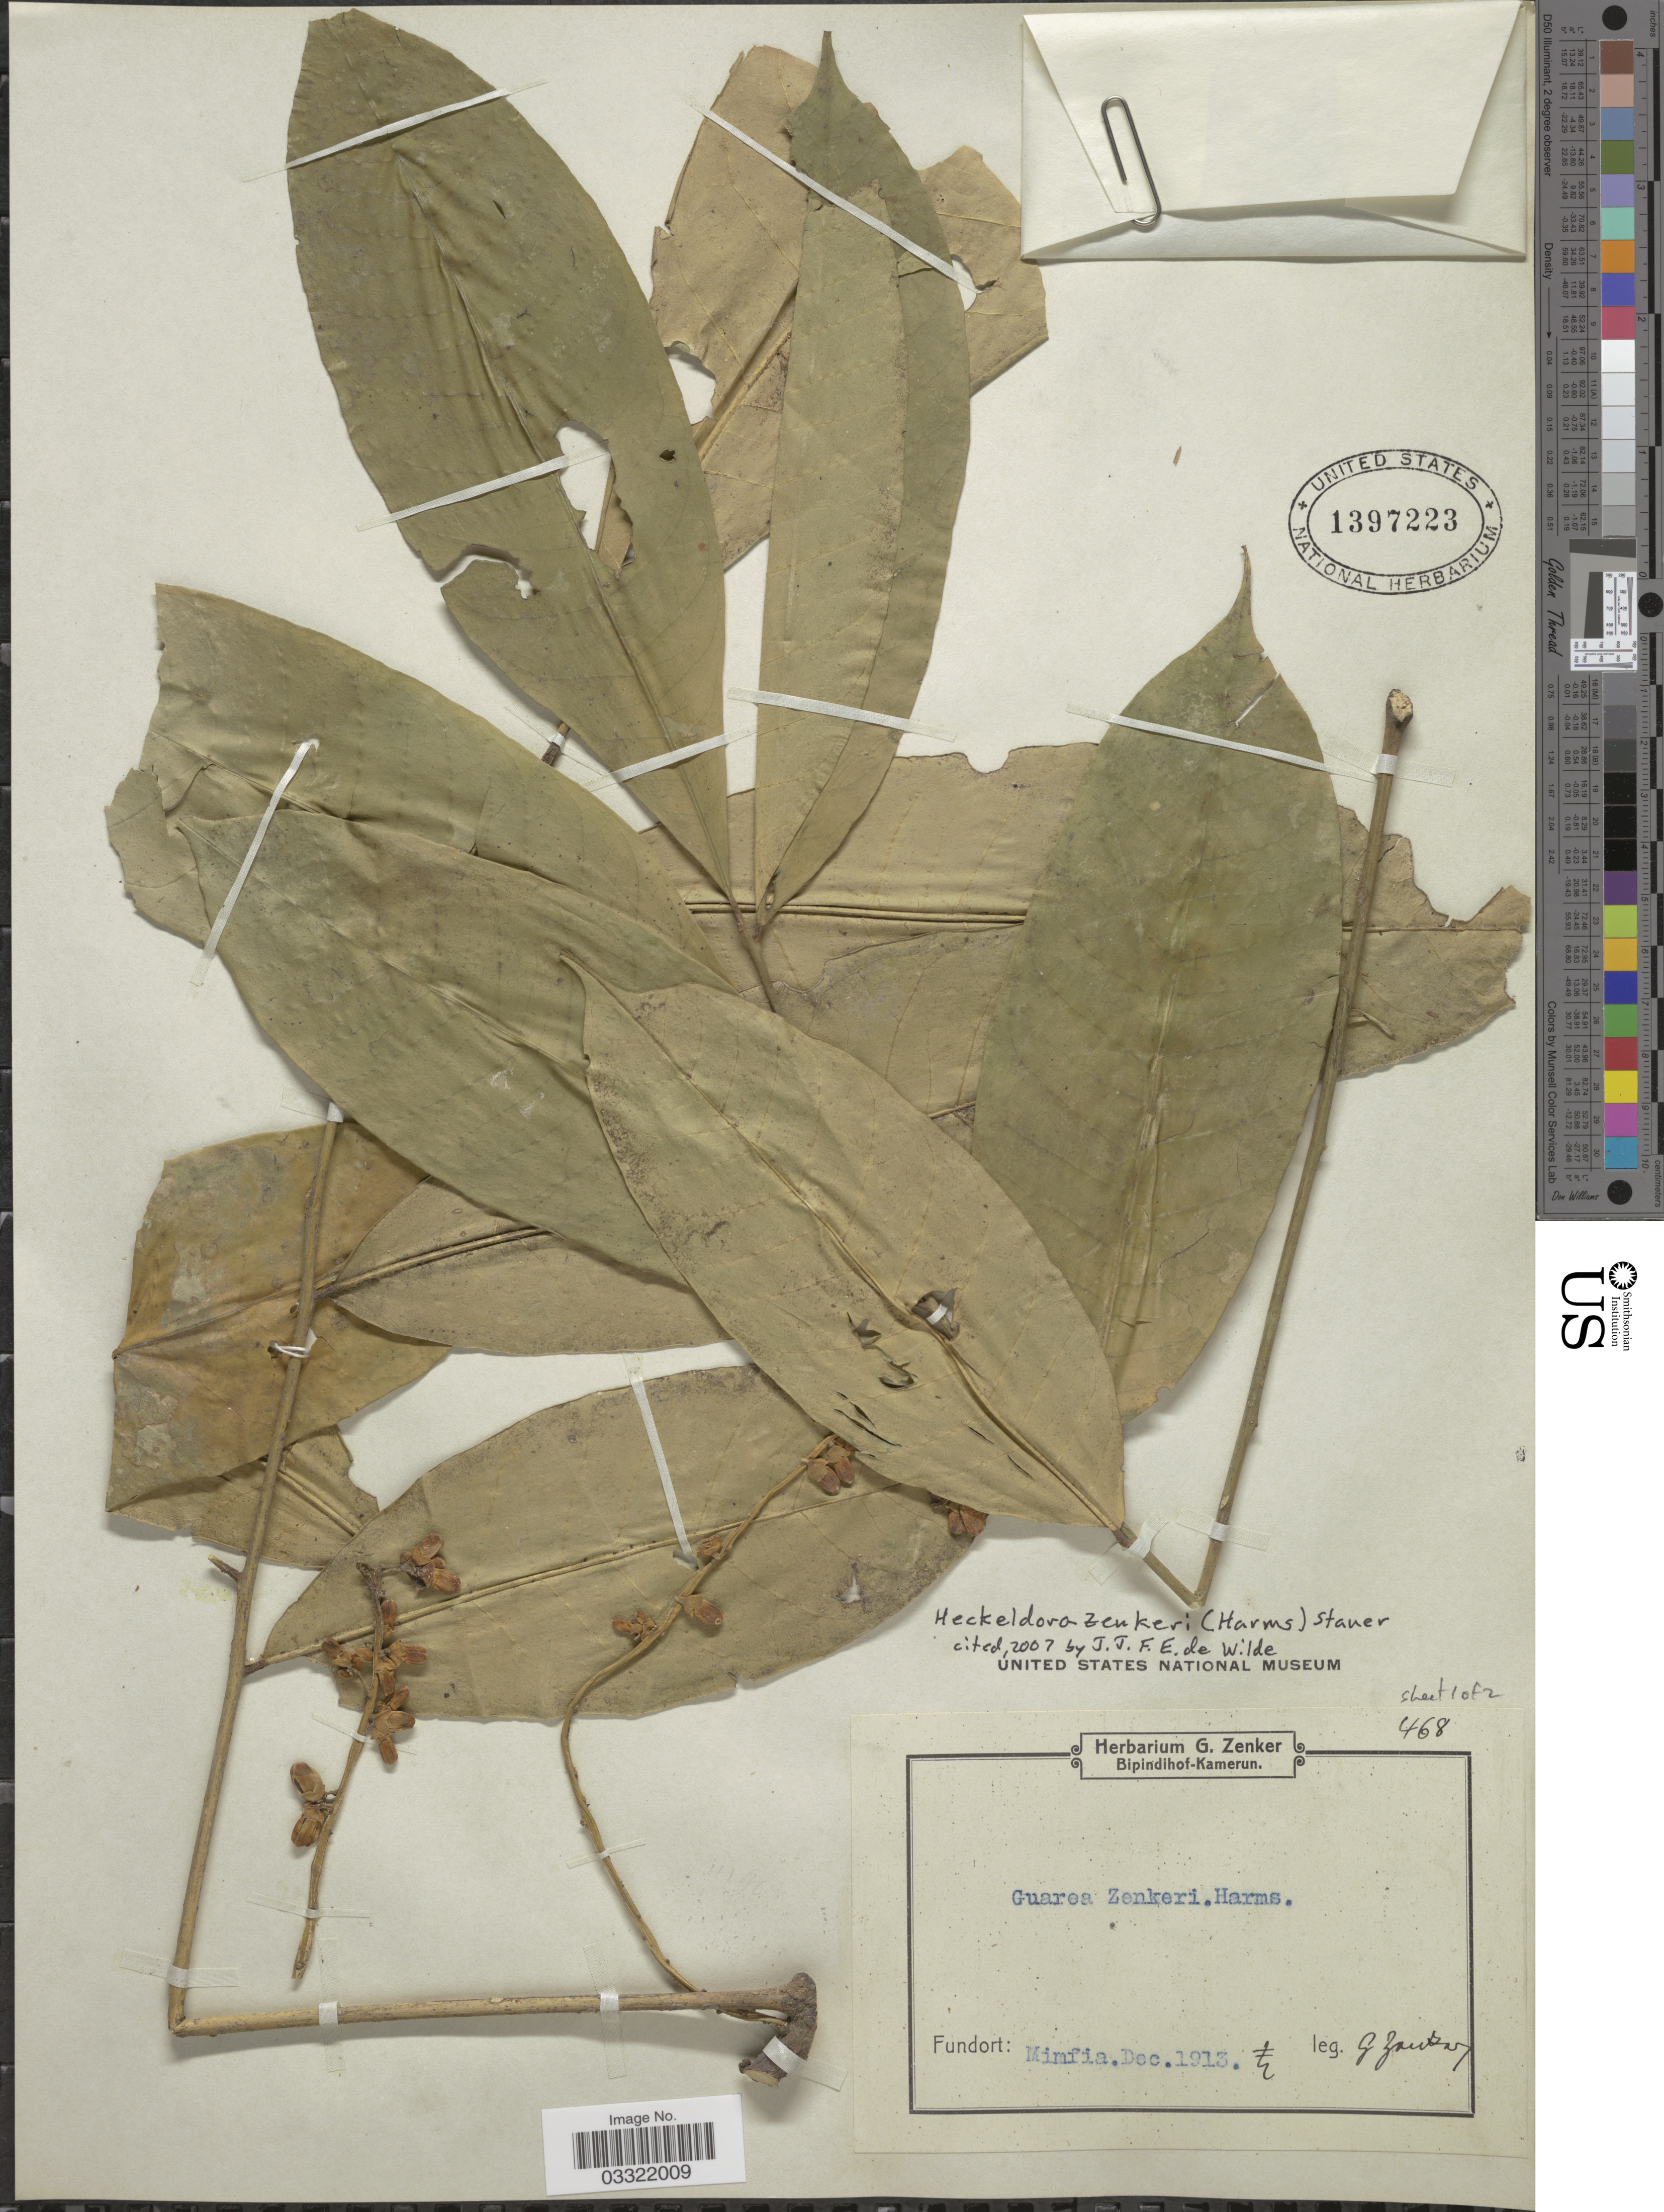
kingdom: Plantae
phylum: Tracheophyta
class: Magnoliopsida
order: Sapindales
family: Meliaceae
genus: Heckeldora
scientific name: Heckeldora zenkeri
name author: (Harms) Staner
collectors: G. A. Zenker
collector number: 468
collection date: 1913-12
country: Cameroon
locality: Mimfia.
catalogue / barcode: US 1397223